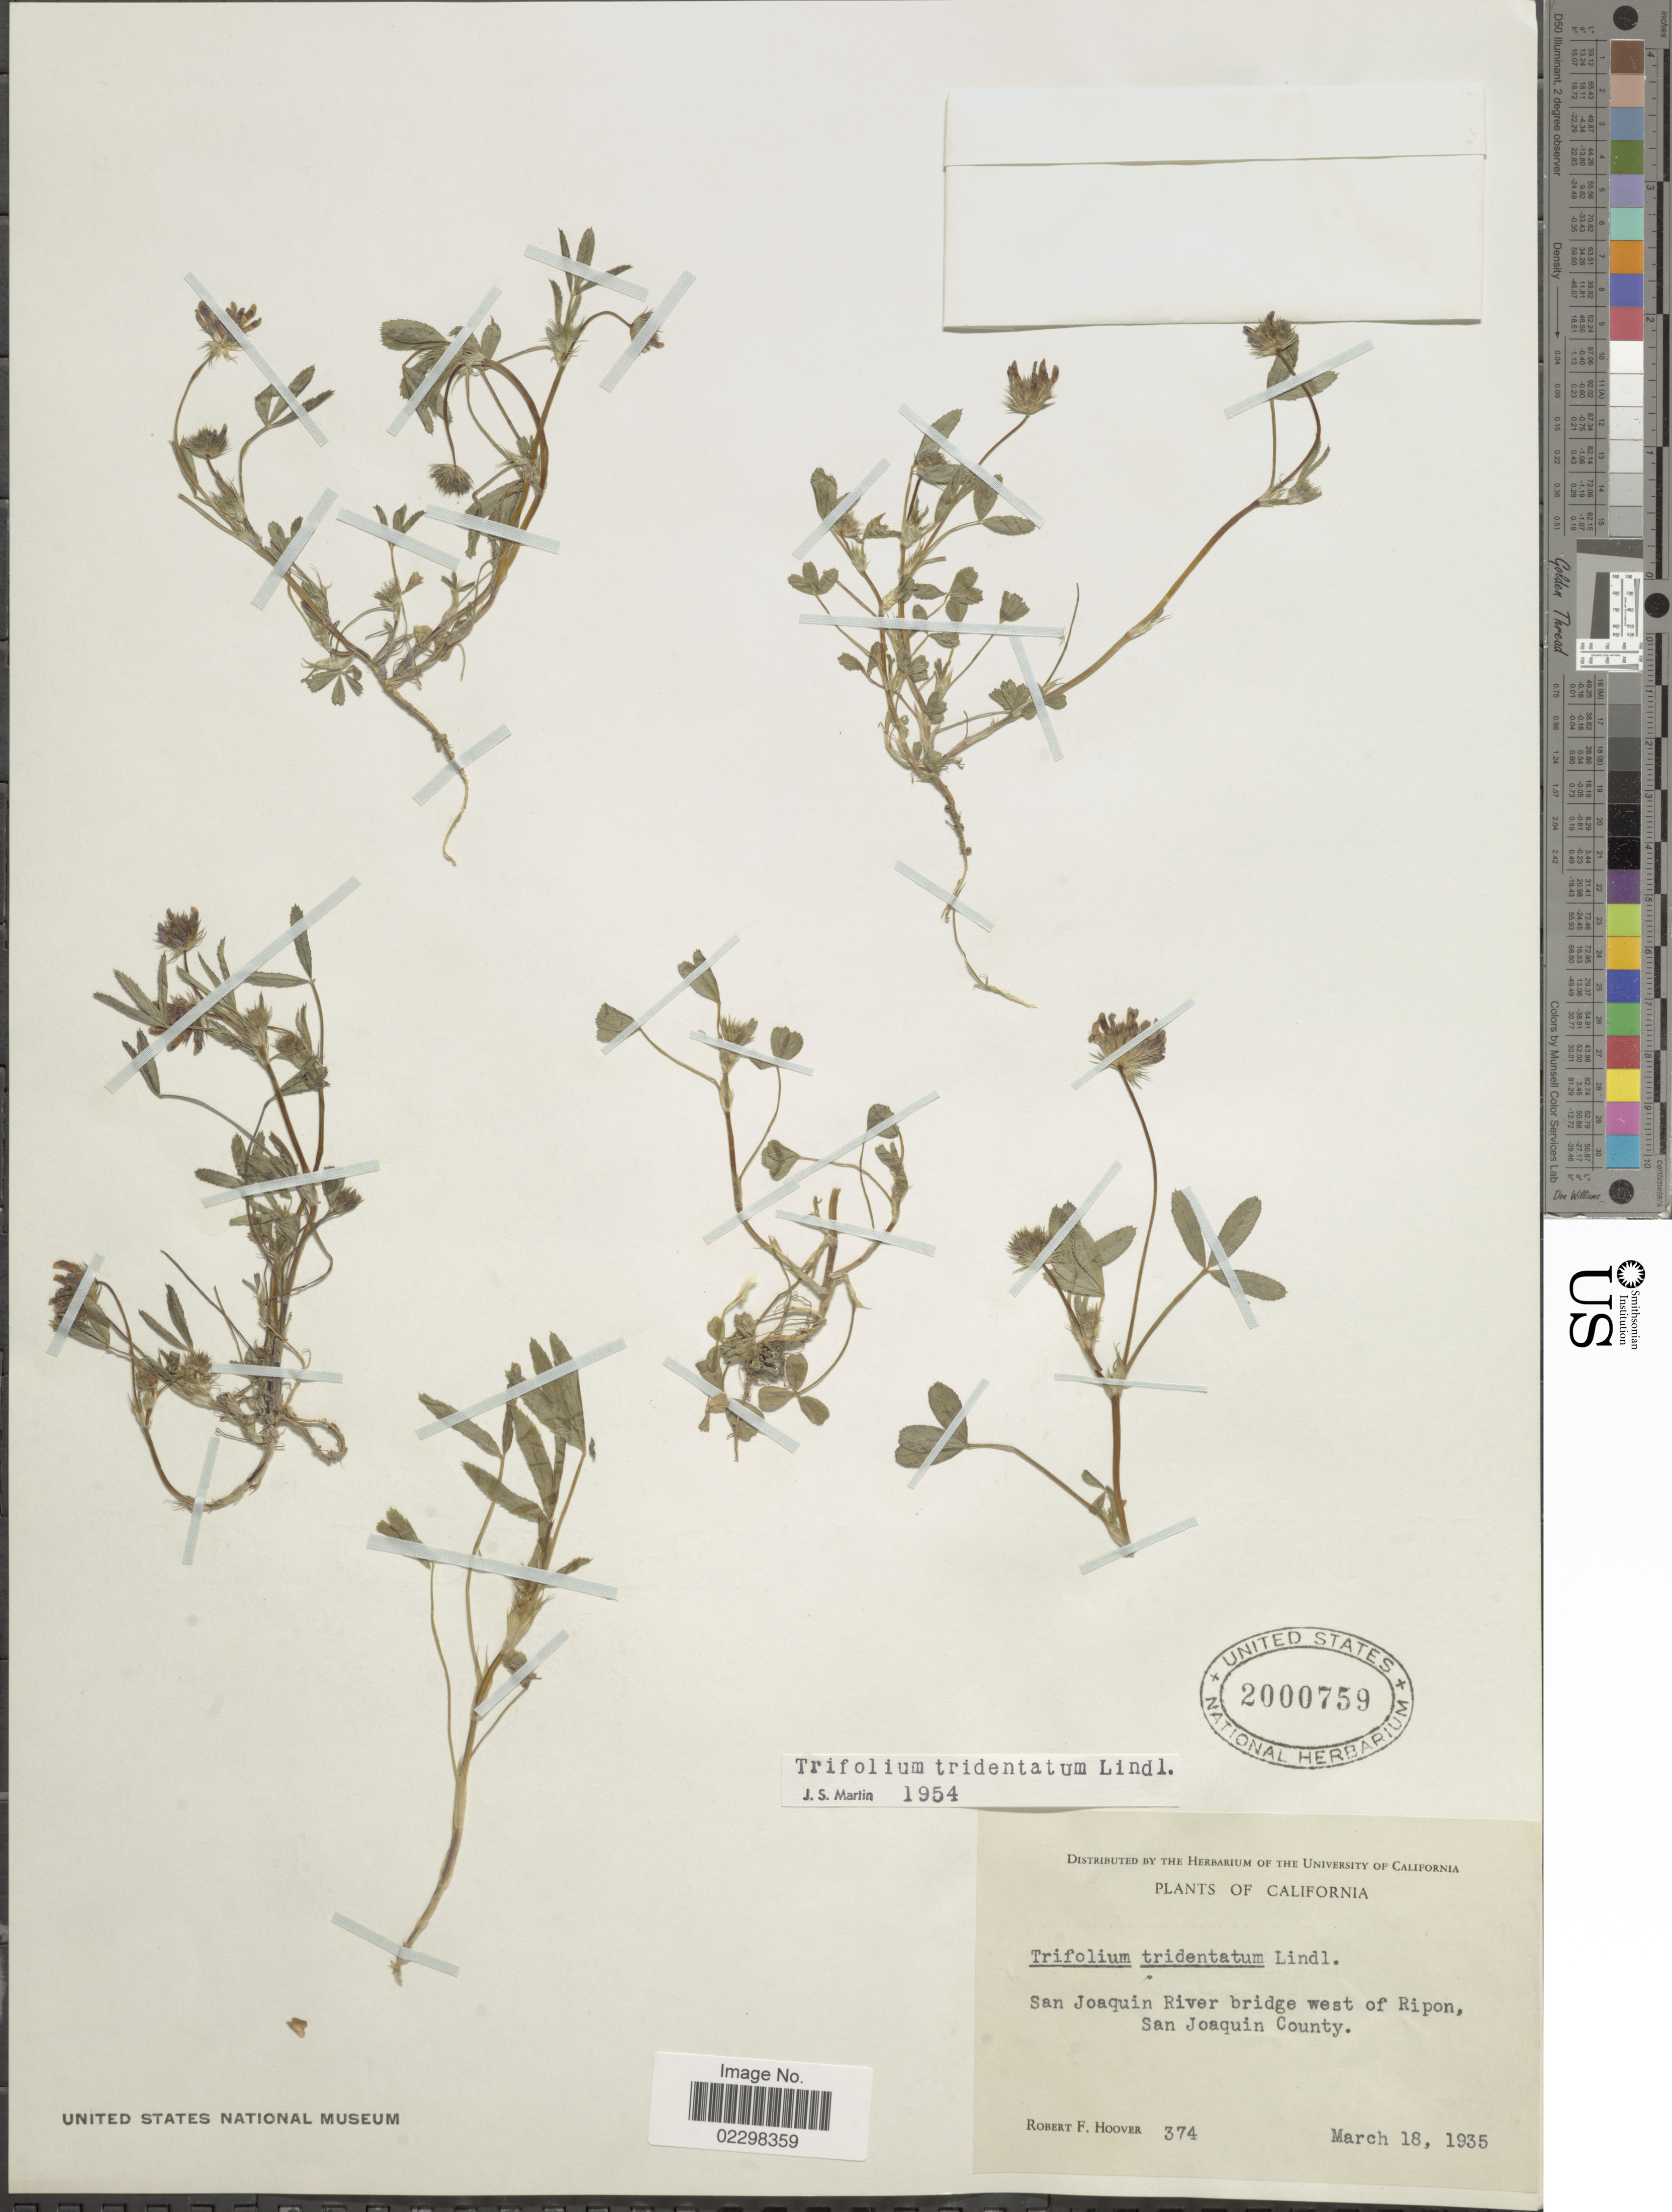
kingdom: Plantae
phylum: Tracheophyta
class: Magnoliopsida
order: Fabales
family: Fabaceae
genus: Trifolium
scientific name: Trifolium tridentatum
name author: Lindl.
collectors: R. F. Hoover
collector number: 374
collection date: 1935-03-18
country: United States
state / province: California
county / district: San Joaquin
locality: California. San Joaquin River bridge west of Ripon, San Joaquin County.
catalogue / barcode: US 2000759